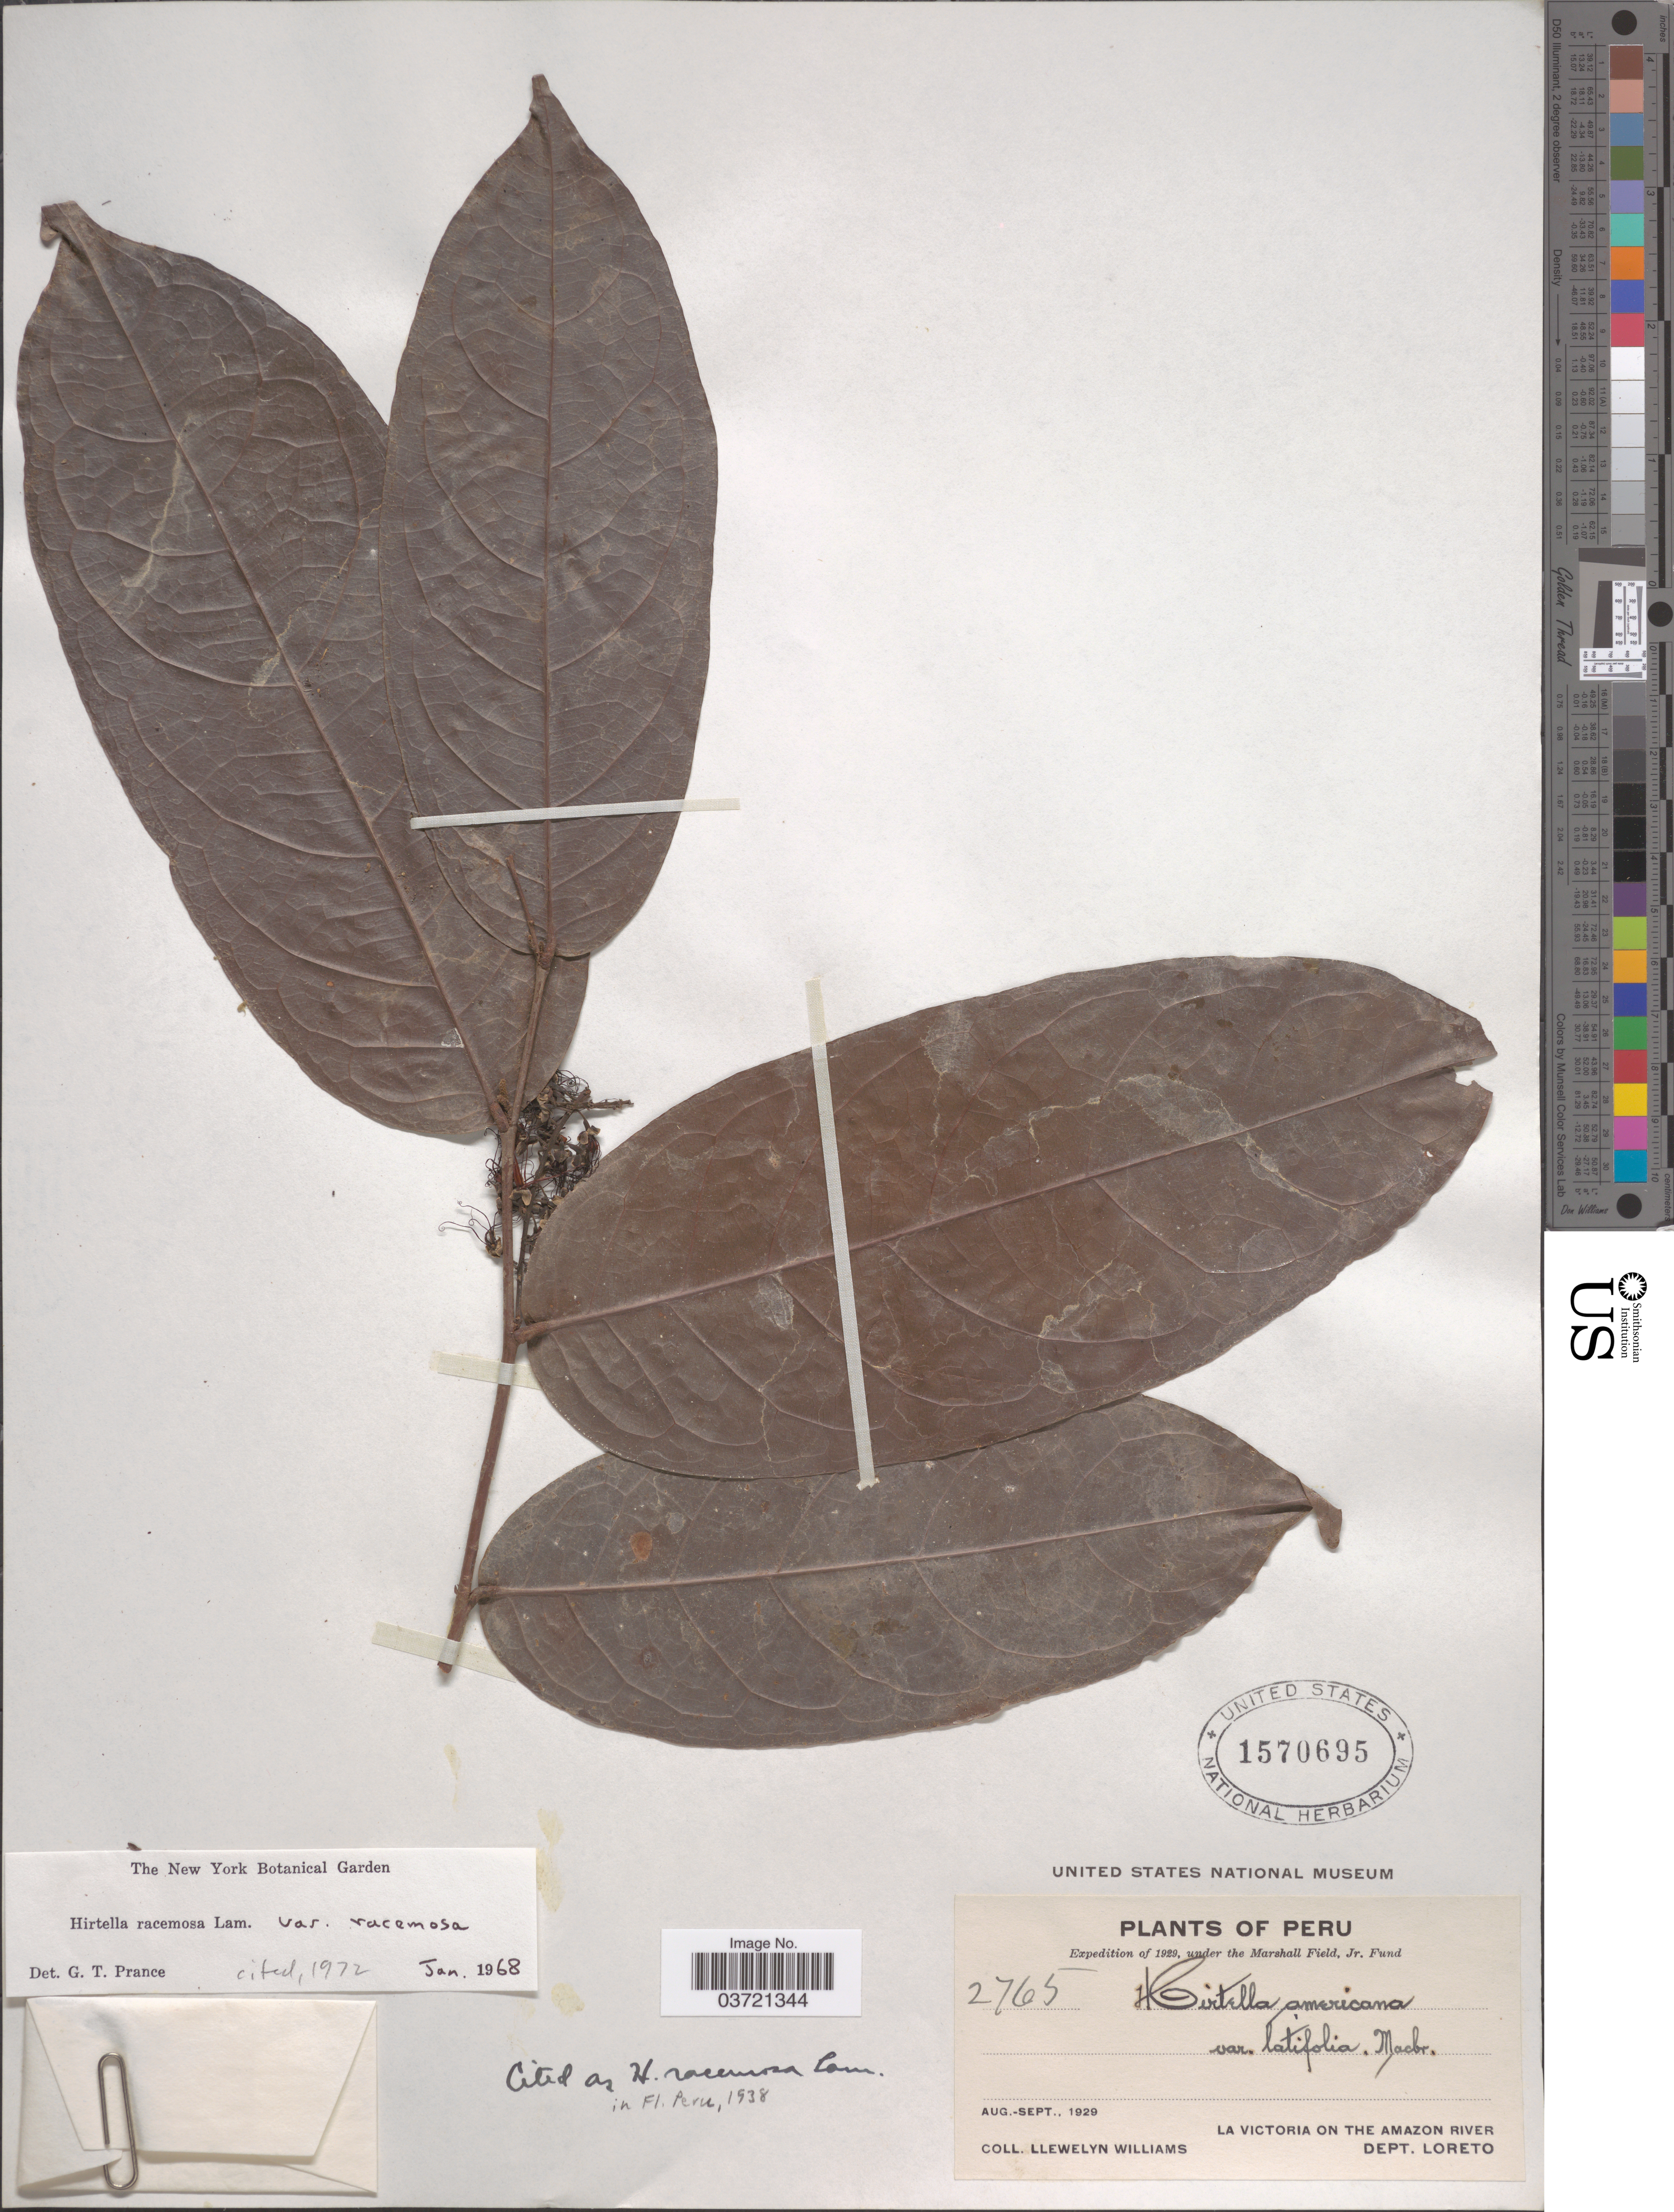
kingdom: Plantae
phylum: Tracheophyta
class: Magnoliopsida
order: Malpighiales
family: Chrysobalanaceae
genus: Hirtella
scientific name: Hirtella racemosa var. racemosa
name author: Lam.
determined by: Prance, G. T.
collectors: Ll. Williams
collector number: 2765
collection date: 1929-08/1929-09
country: Peru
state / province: Loreto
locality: La Victoria on the Amazon River. Dept. Loreto.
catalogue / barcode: US 1570695